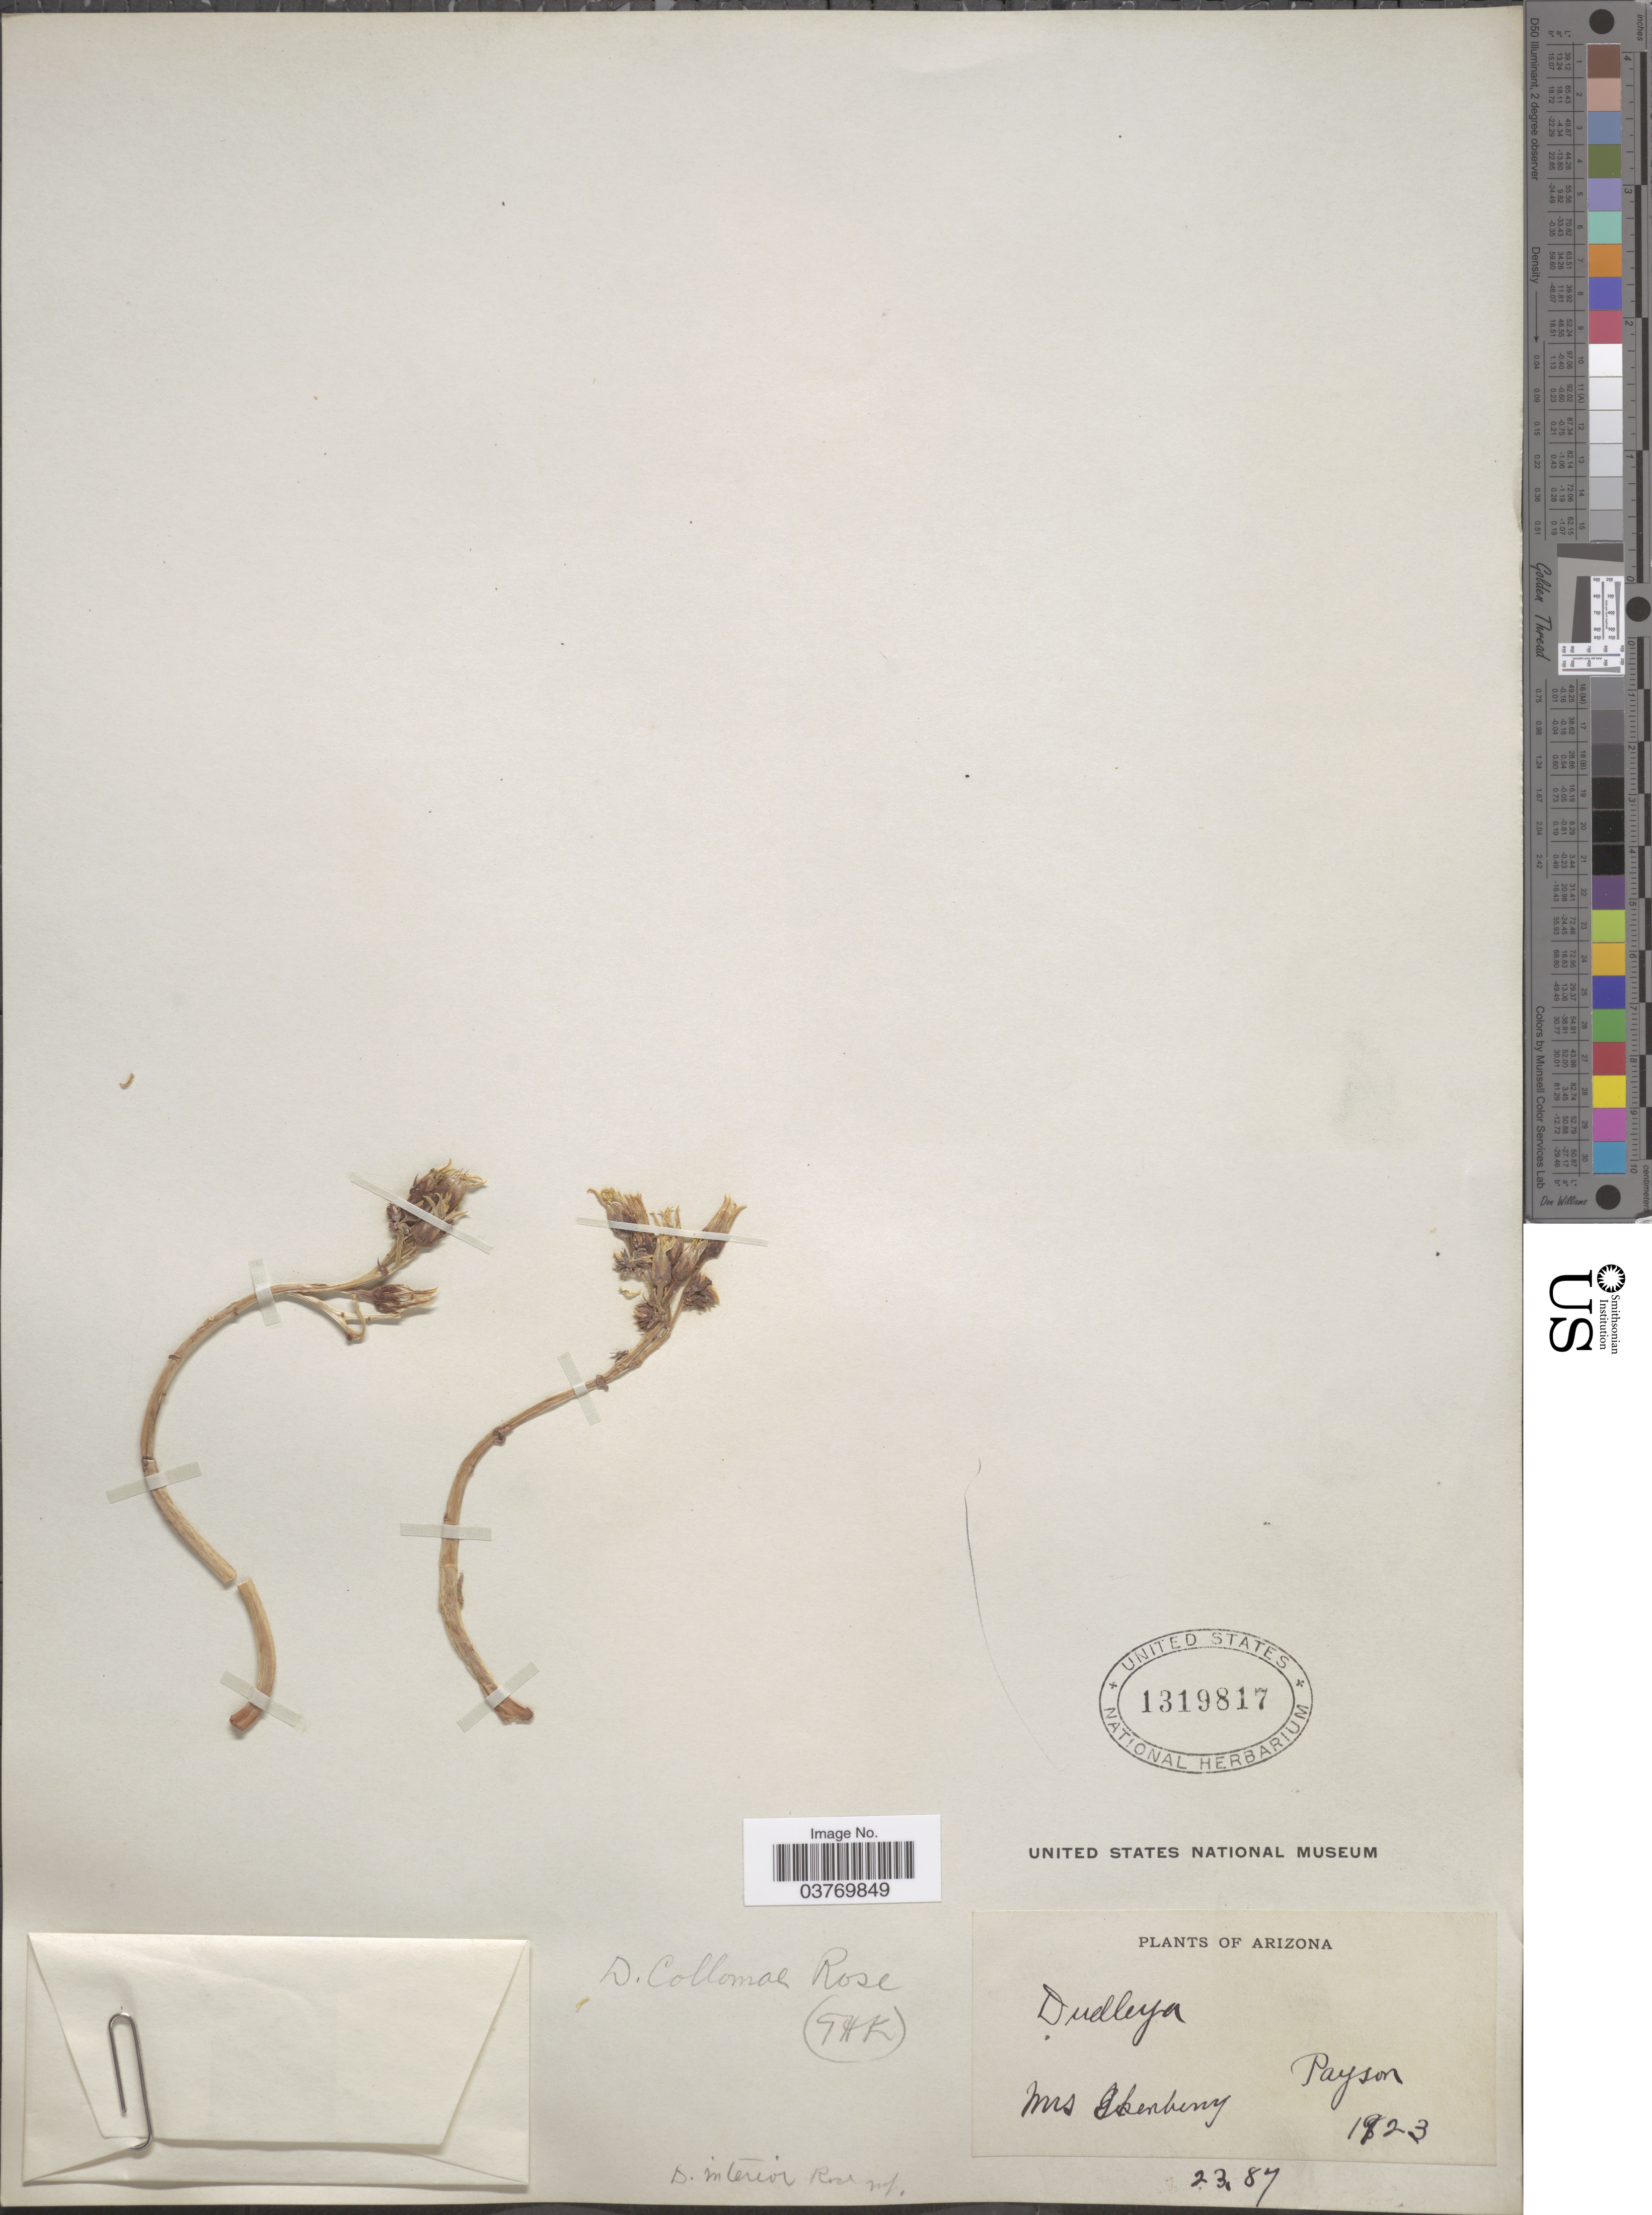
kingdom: Plantae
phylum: Tracheophyta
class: Magnoliopsida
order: Saxifragales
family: Crassulaceae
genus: Dudleya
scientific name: Dudleya collomiae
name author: Rose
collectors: Ikenberry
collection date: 1923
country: United States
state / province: Arizona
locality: Payson.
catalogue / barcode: US 1319817